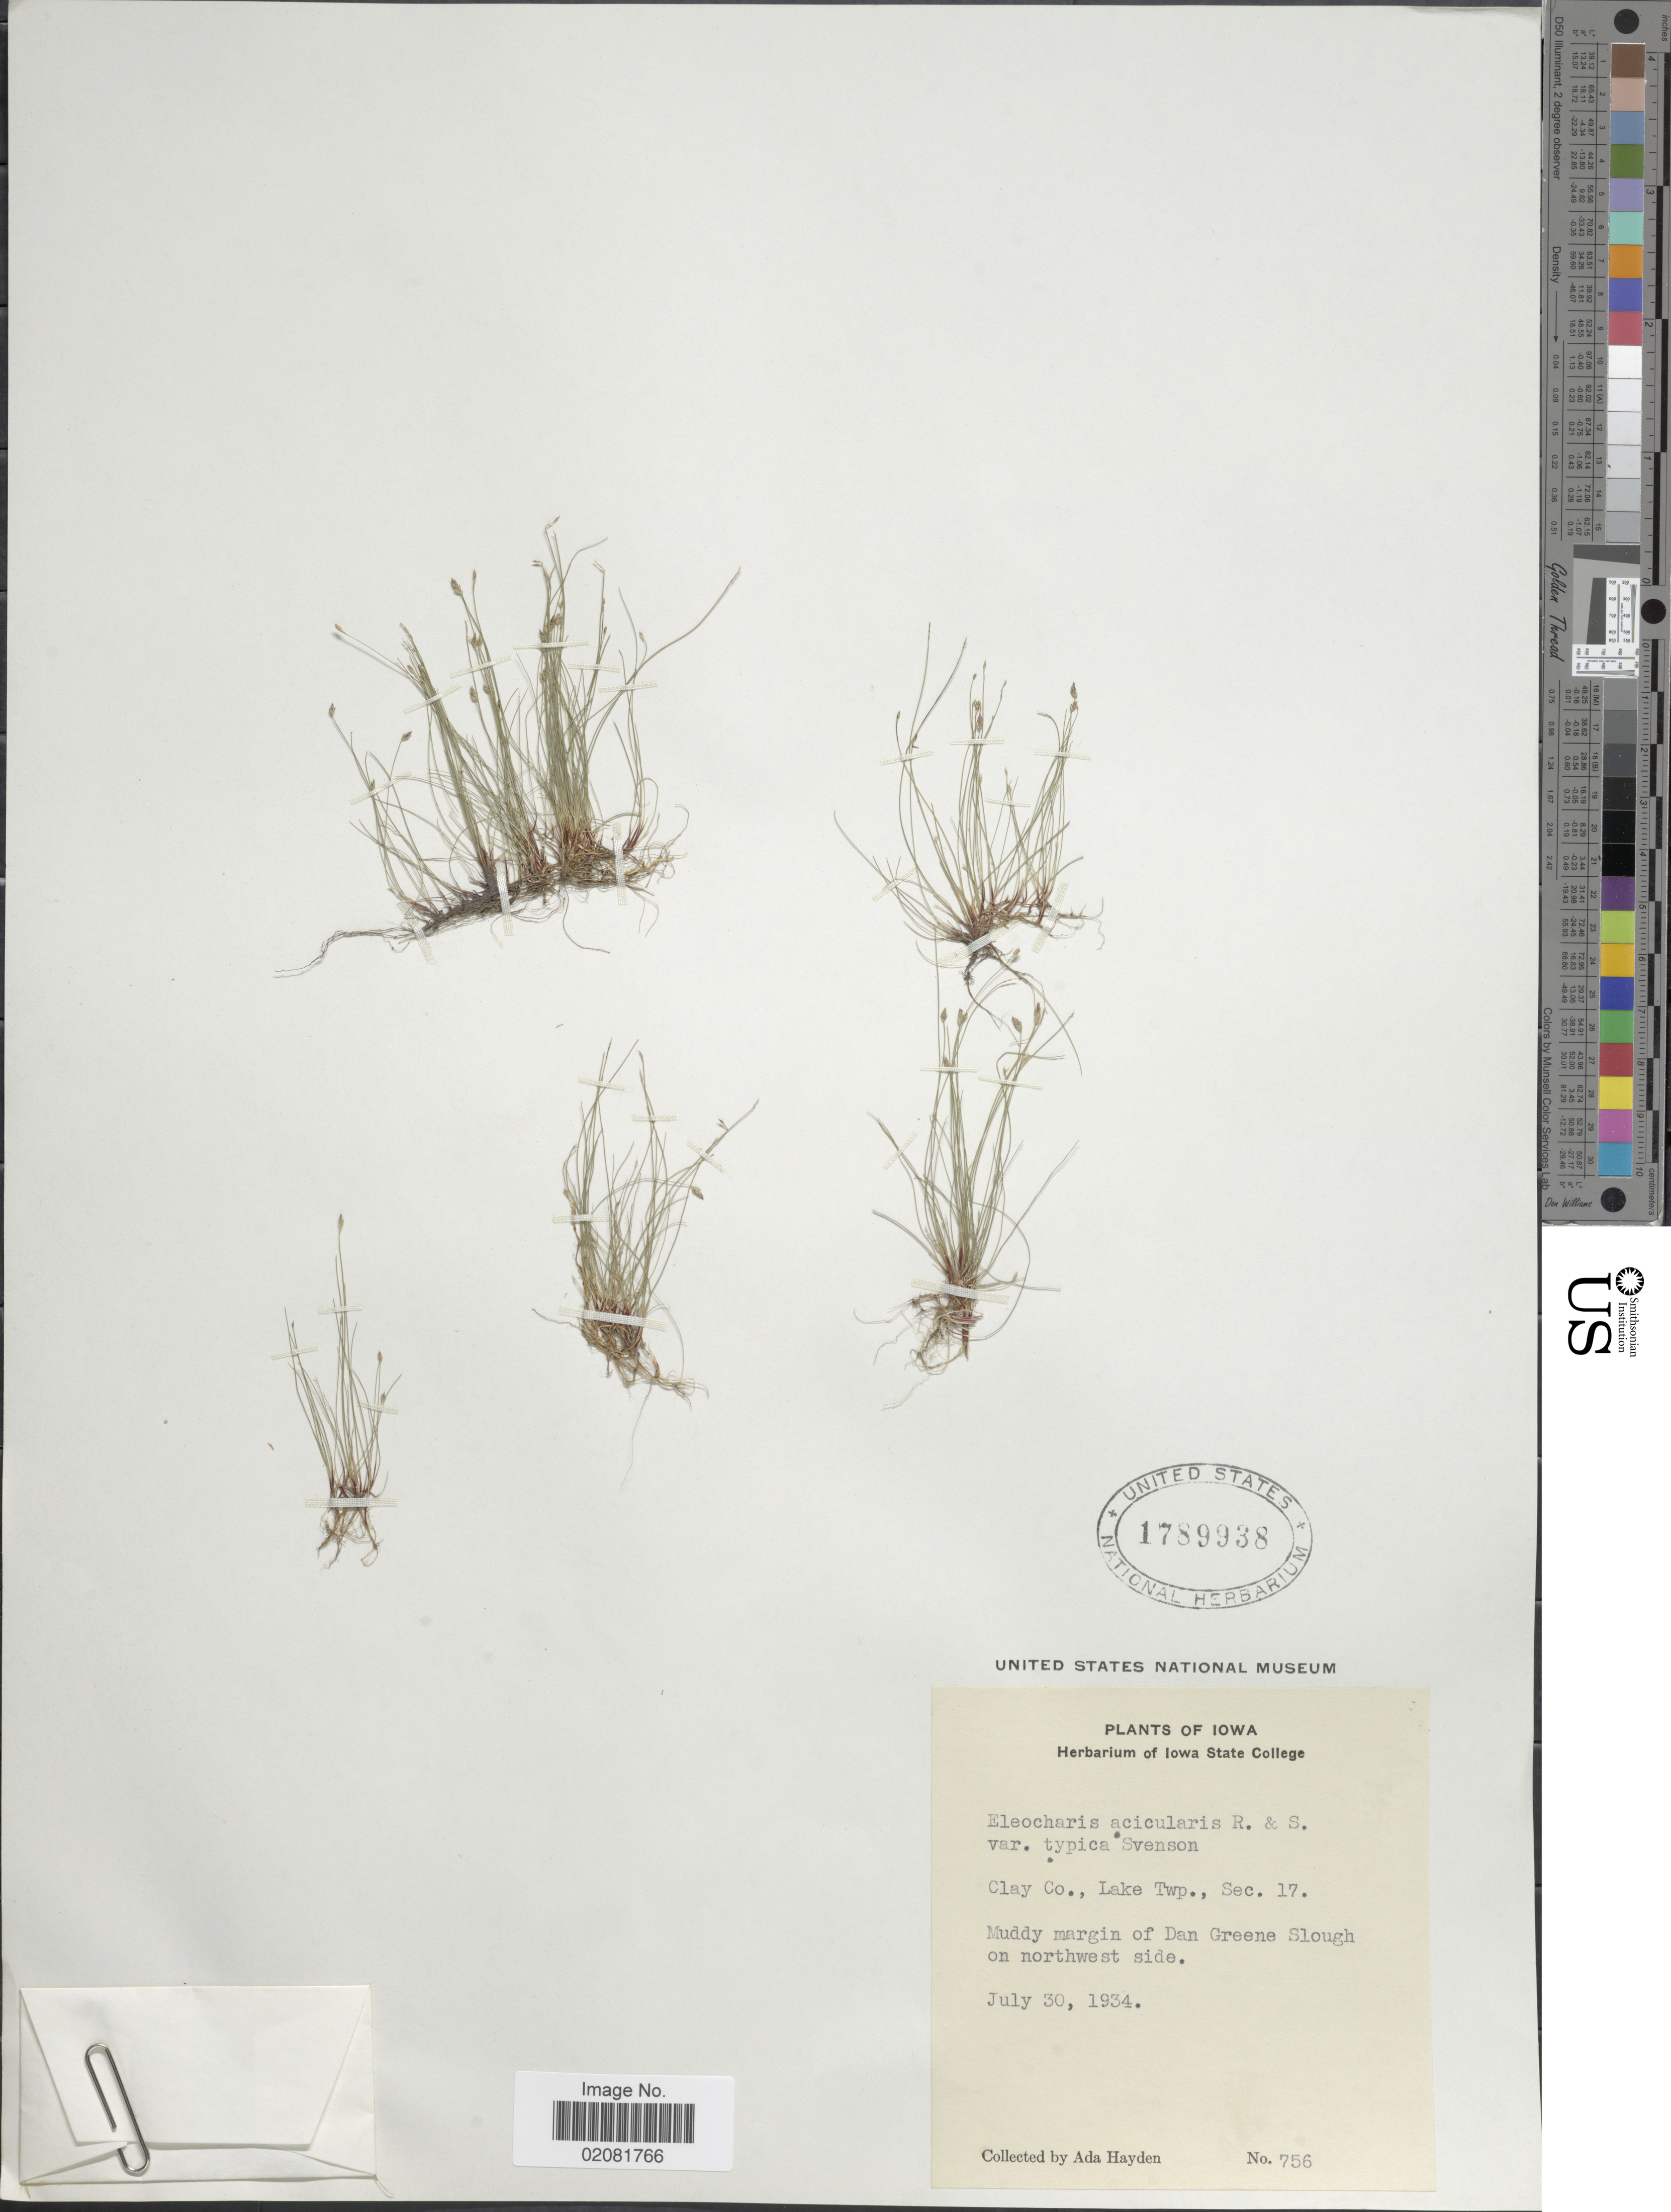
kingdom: Plantae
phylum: Tracheophyta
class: Liliopsida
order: Poales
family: Cyperaceae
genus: Eleocharis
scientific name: Eleocharis acicularis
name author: (L.) Roem. & Schult.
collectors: Ada Hayden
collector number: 756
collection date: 1934-07-30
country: United States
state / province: Iowa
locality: Clay Co., Lake Twp., Sec. 17. Muddy margin of Dan Greene Slough on northwest side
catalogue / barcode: US 1789938